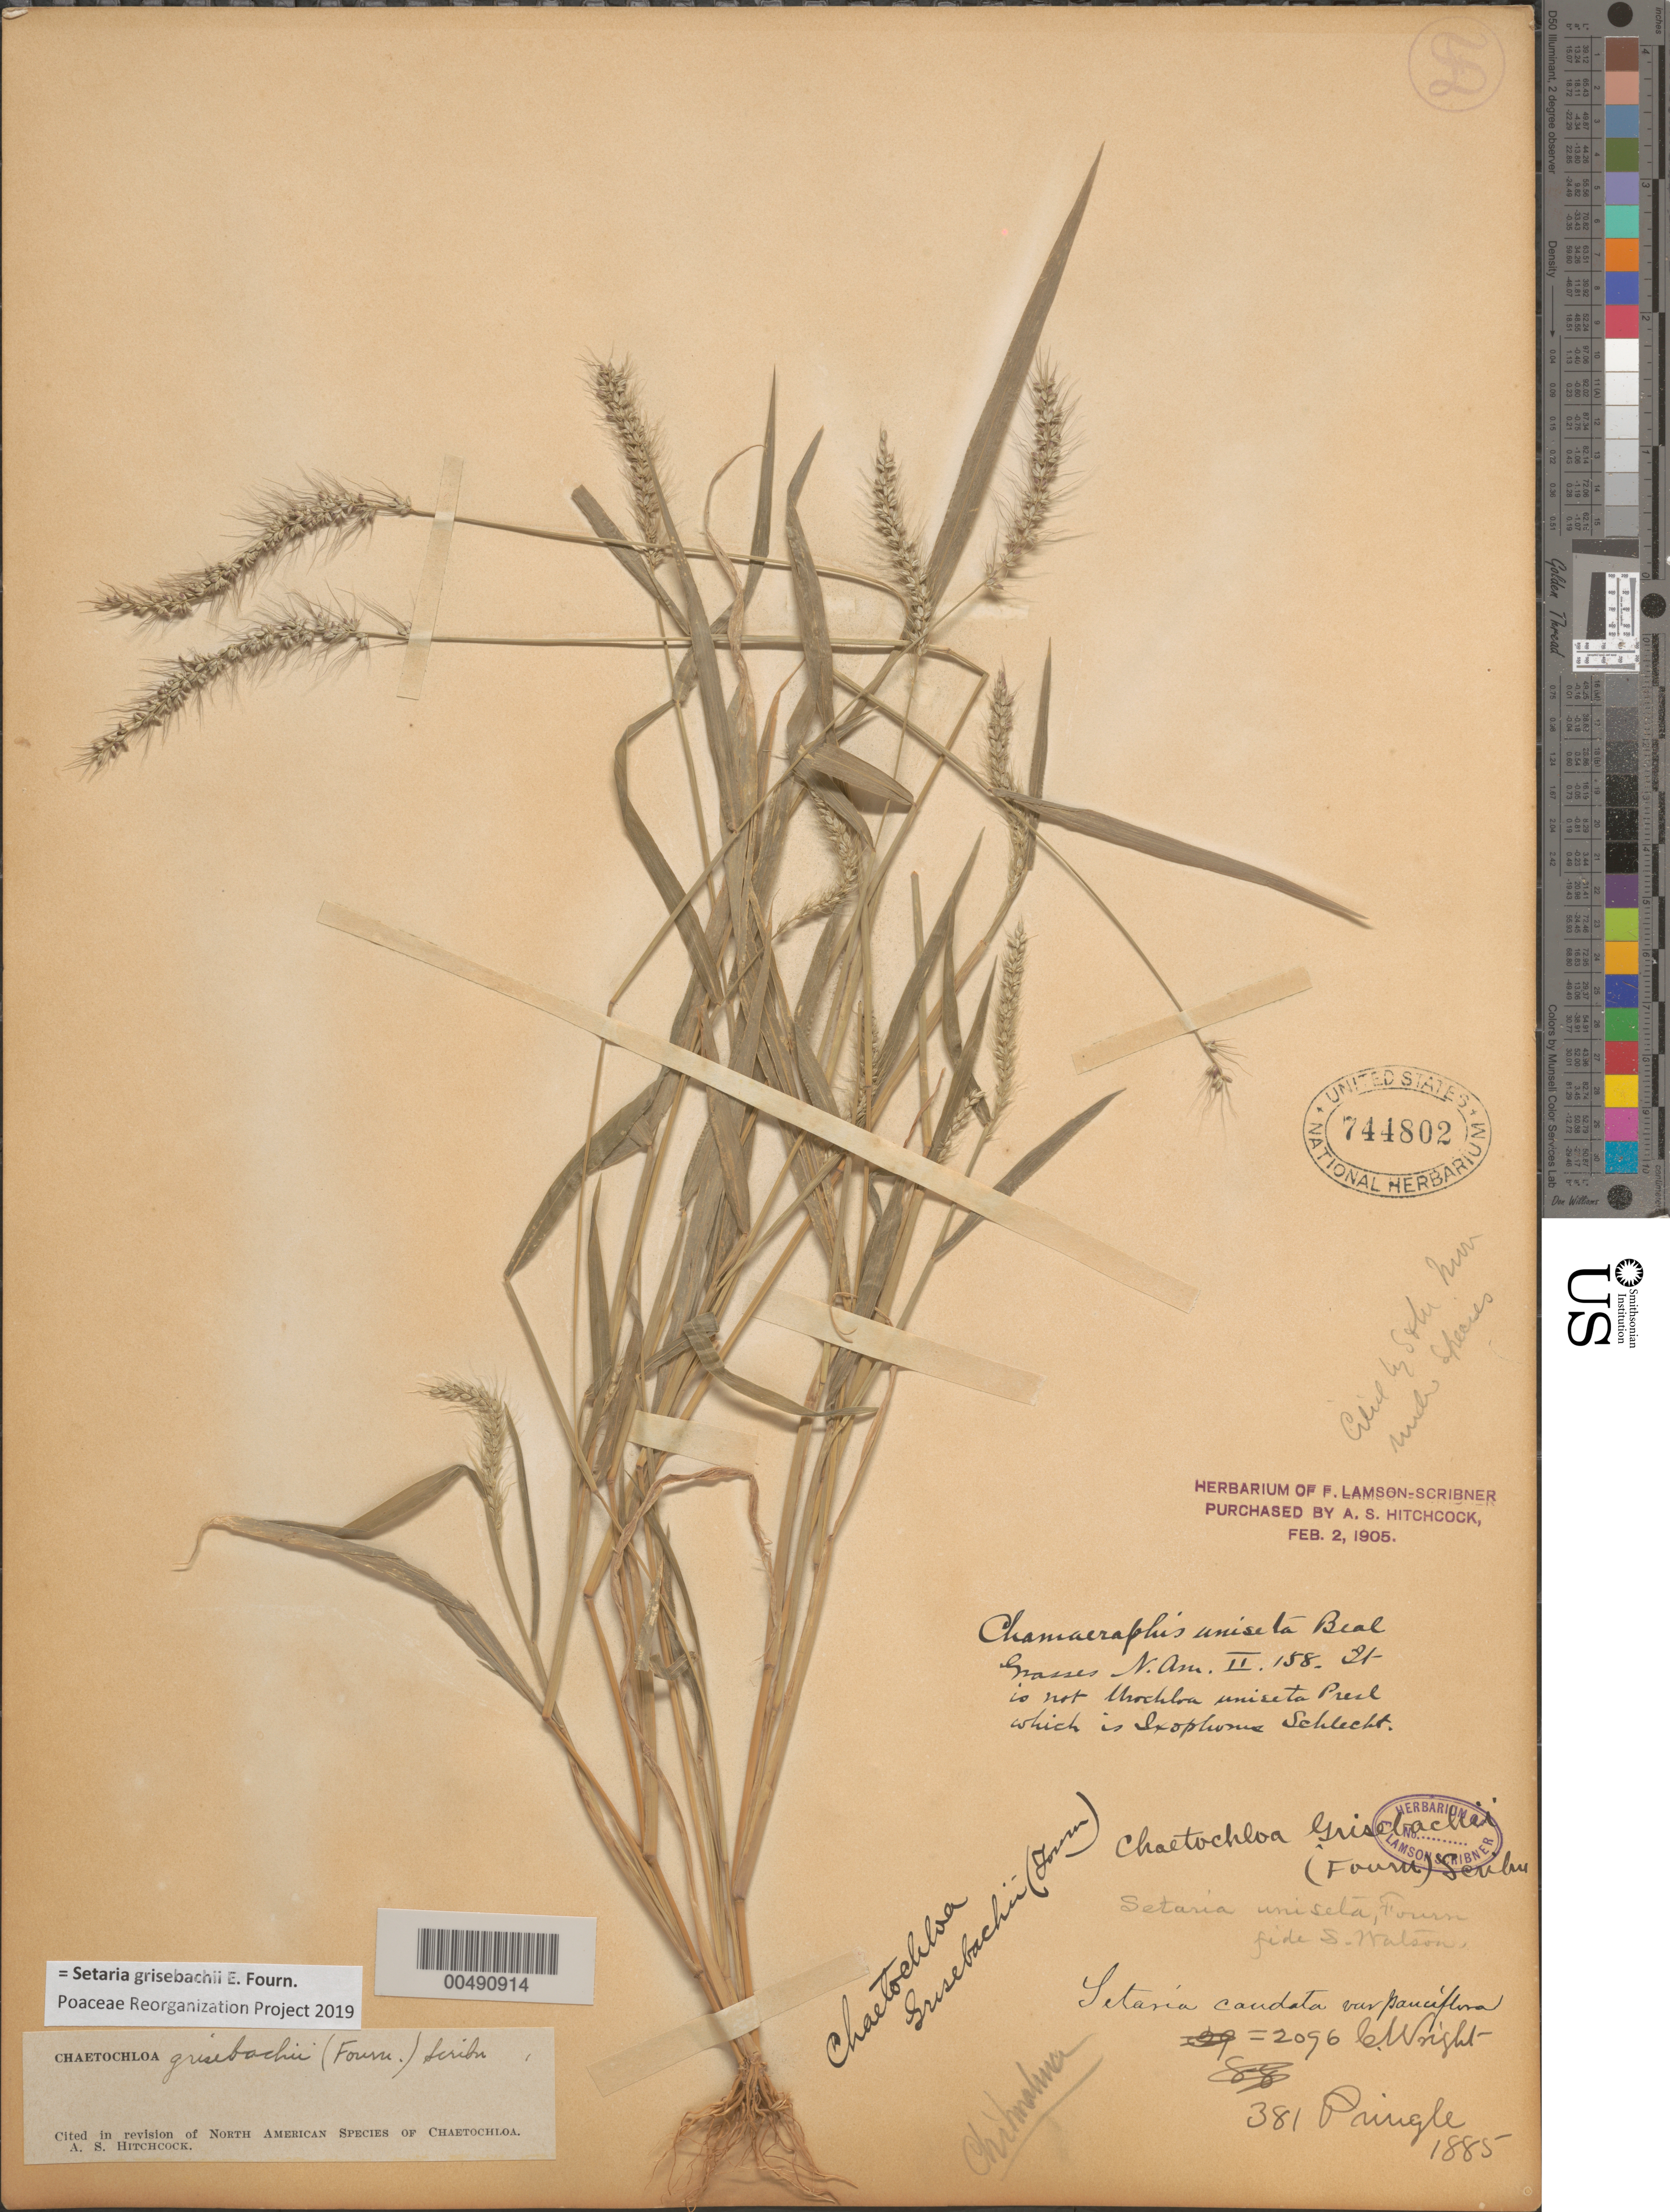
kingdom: Plantae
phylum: Tracheophyta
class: Liliopsida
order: Poales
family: Poaceae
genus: Setaria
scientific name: Setaria grisebachii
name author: E. Fourn.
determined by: Poaceae Reorganization Project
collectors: -- Pringle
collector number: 381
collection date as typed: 1885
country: Mexico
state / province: Chihuahua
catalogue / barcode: US 744802